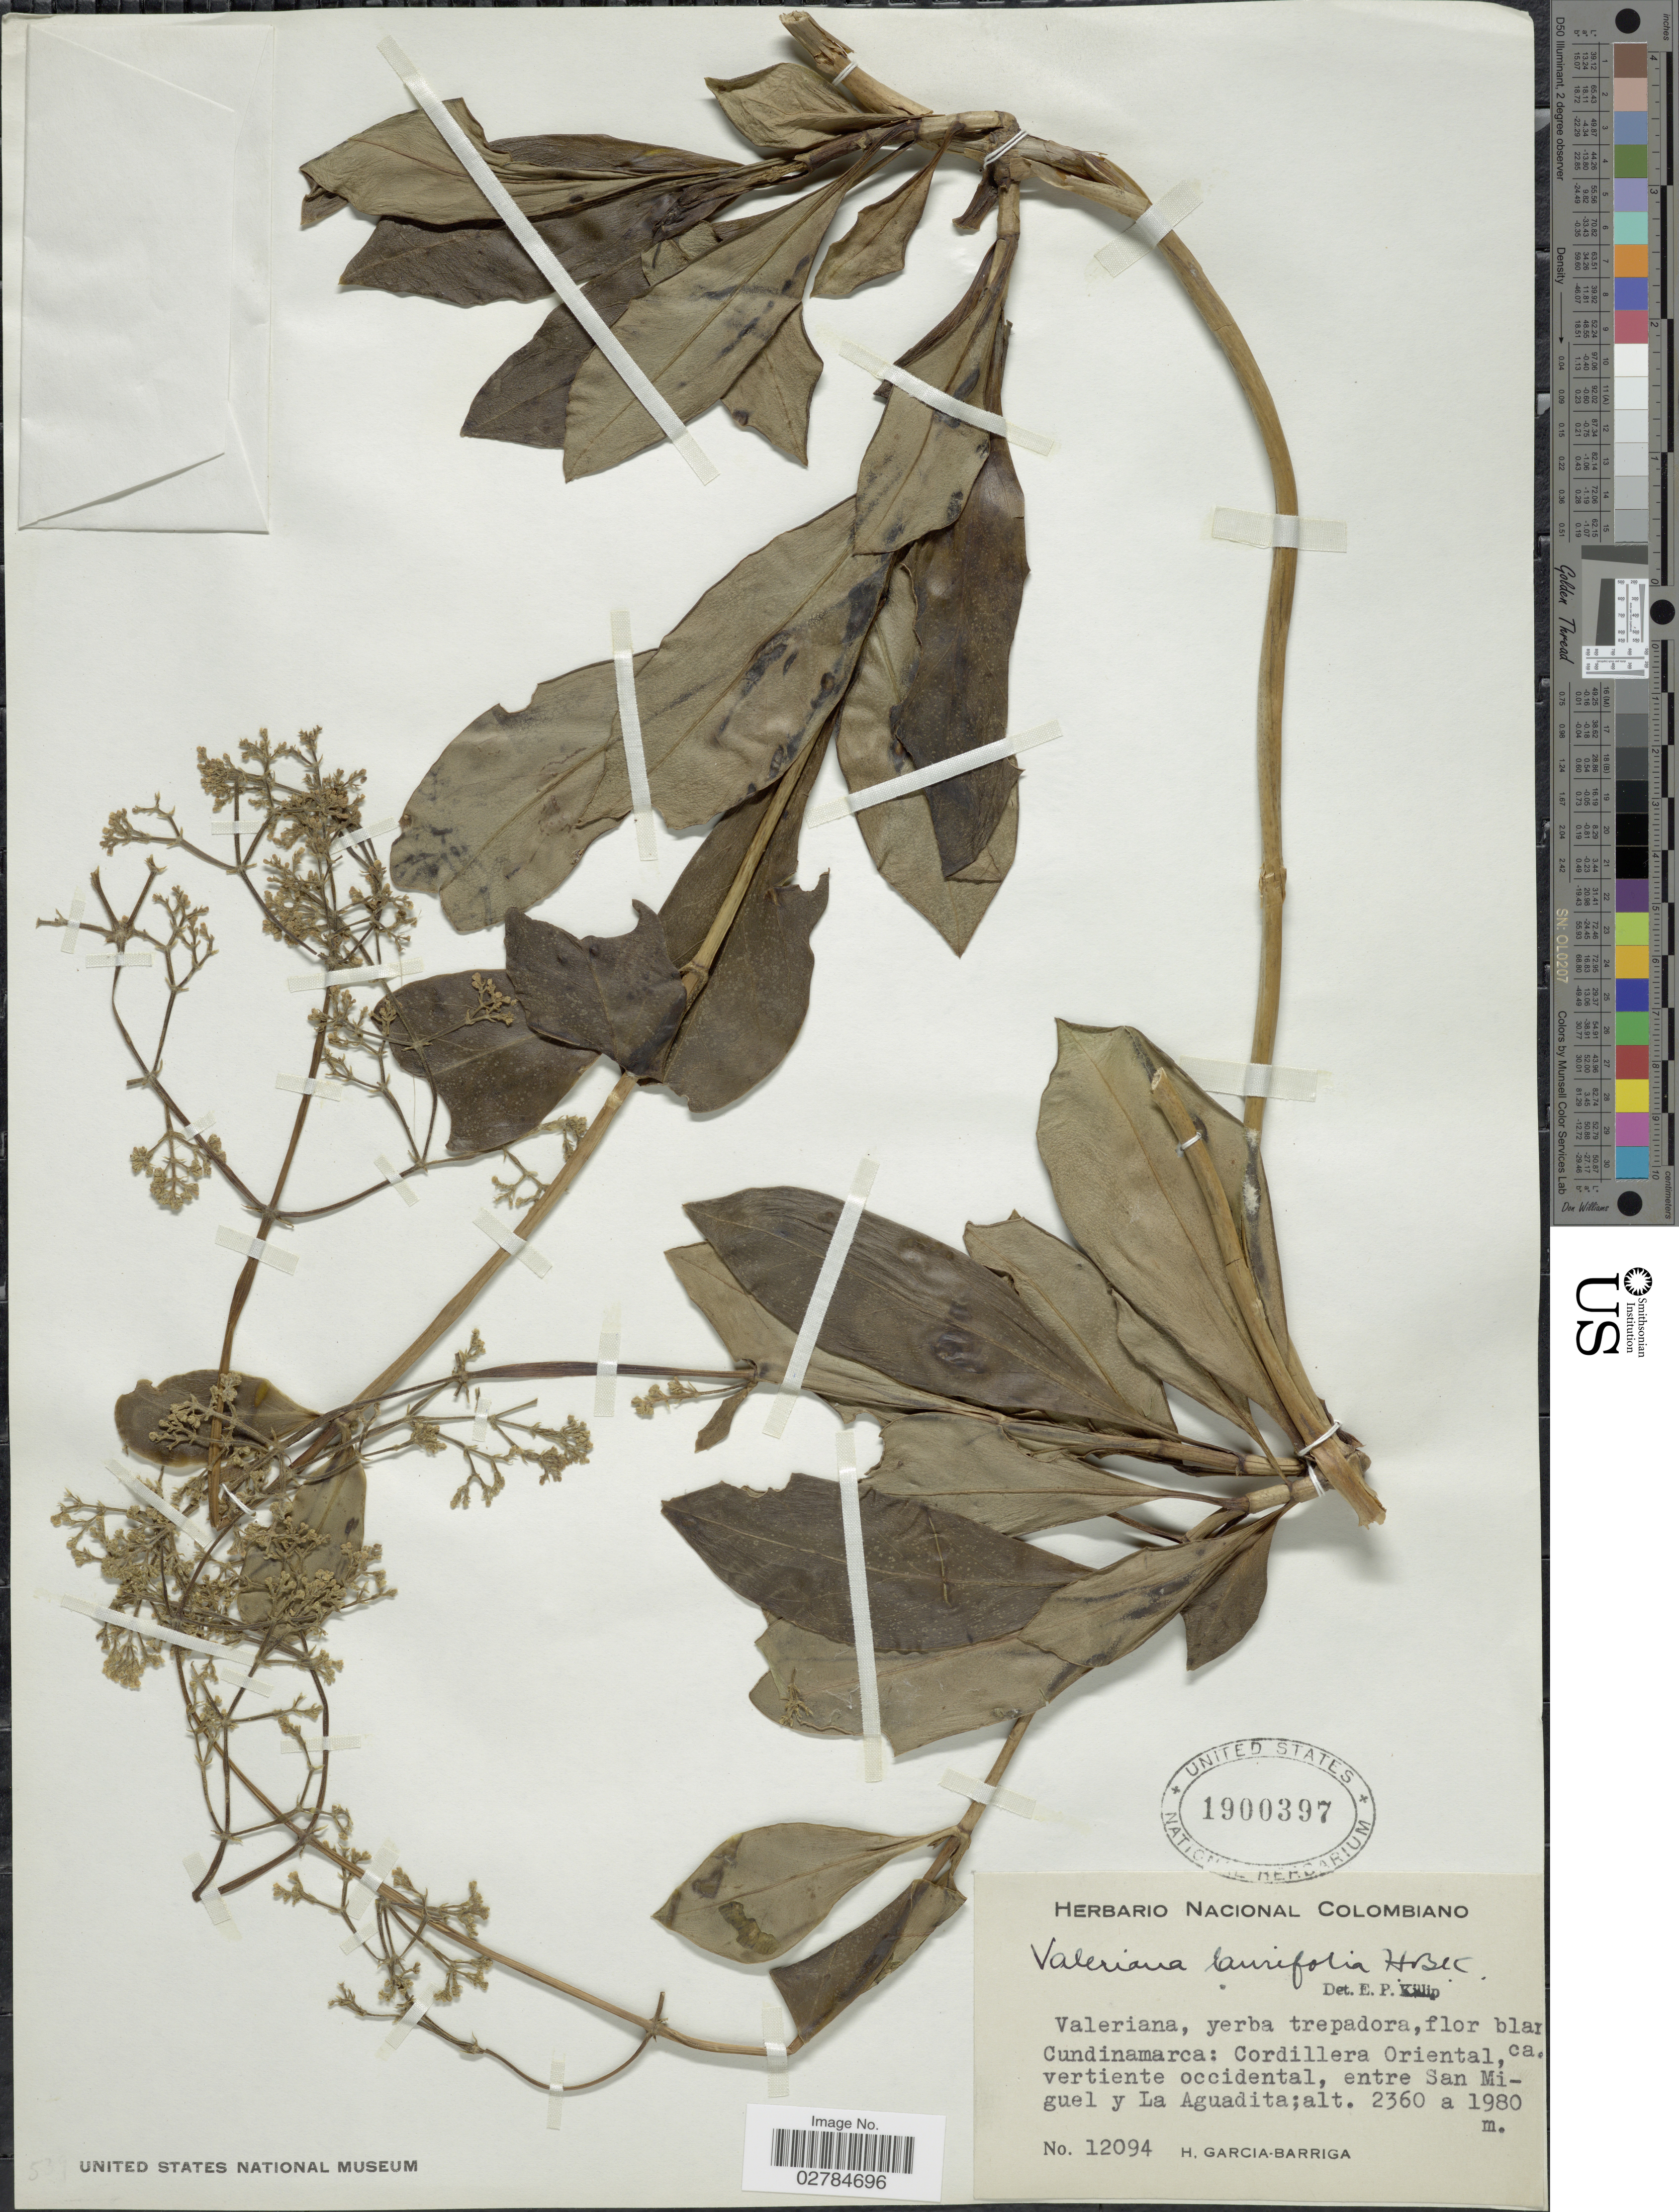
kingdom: Plantae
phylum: Tracheophyta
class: Magnoliopsida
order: Dipsacales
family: Caprifoliaceae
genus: Valeriana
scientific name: Valeriana laurifolia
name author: Kunth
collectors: H. García Barriga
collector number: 12094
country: Colombia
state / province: Cundinamarca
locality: Cordillera Oriental, ca. vertiente occidental, entre San Miguel y La Aguadita.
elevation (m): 1980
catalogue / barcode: US 1900397